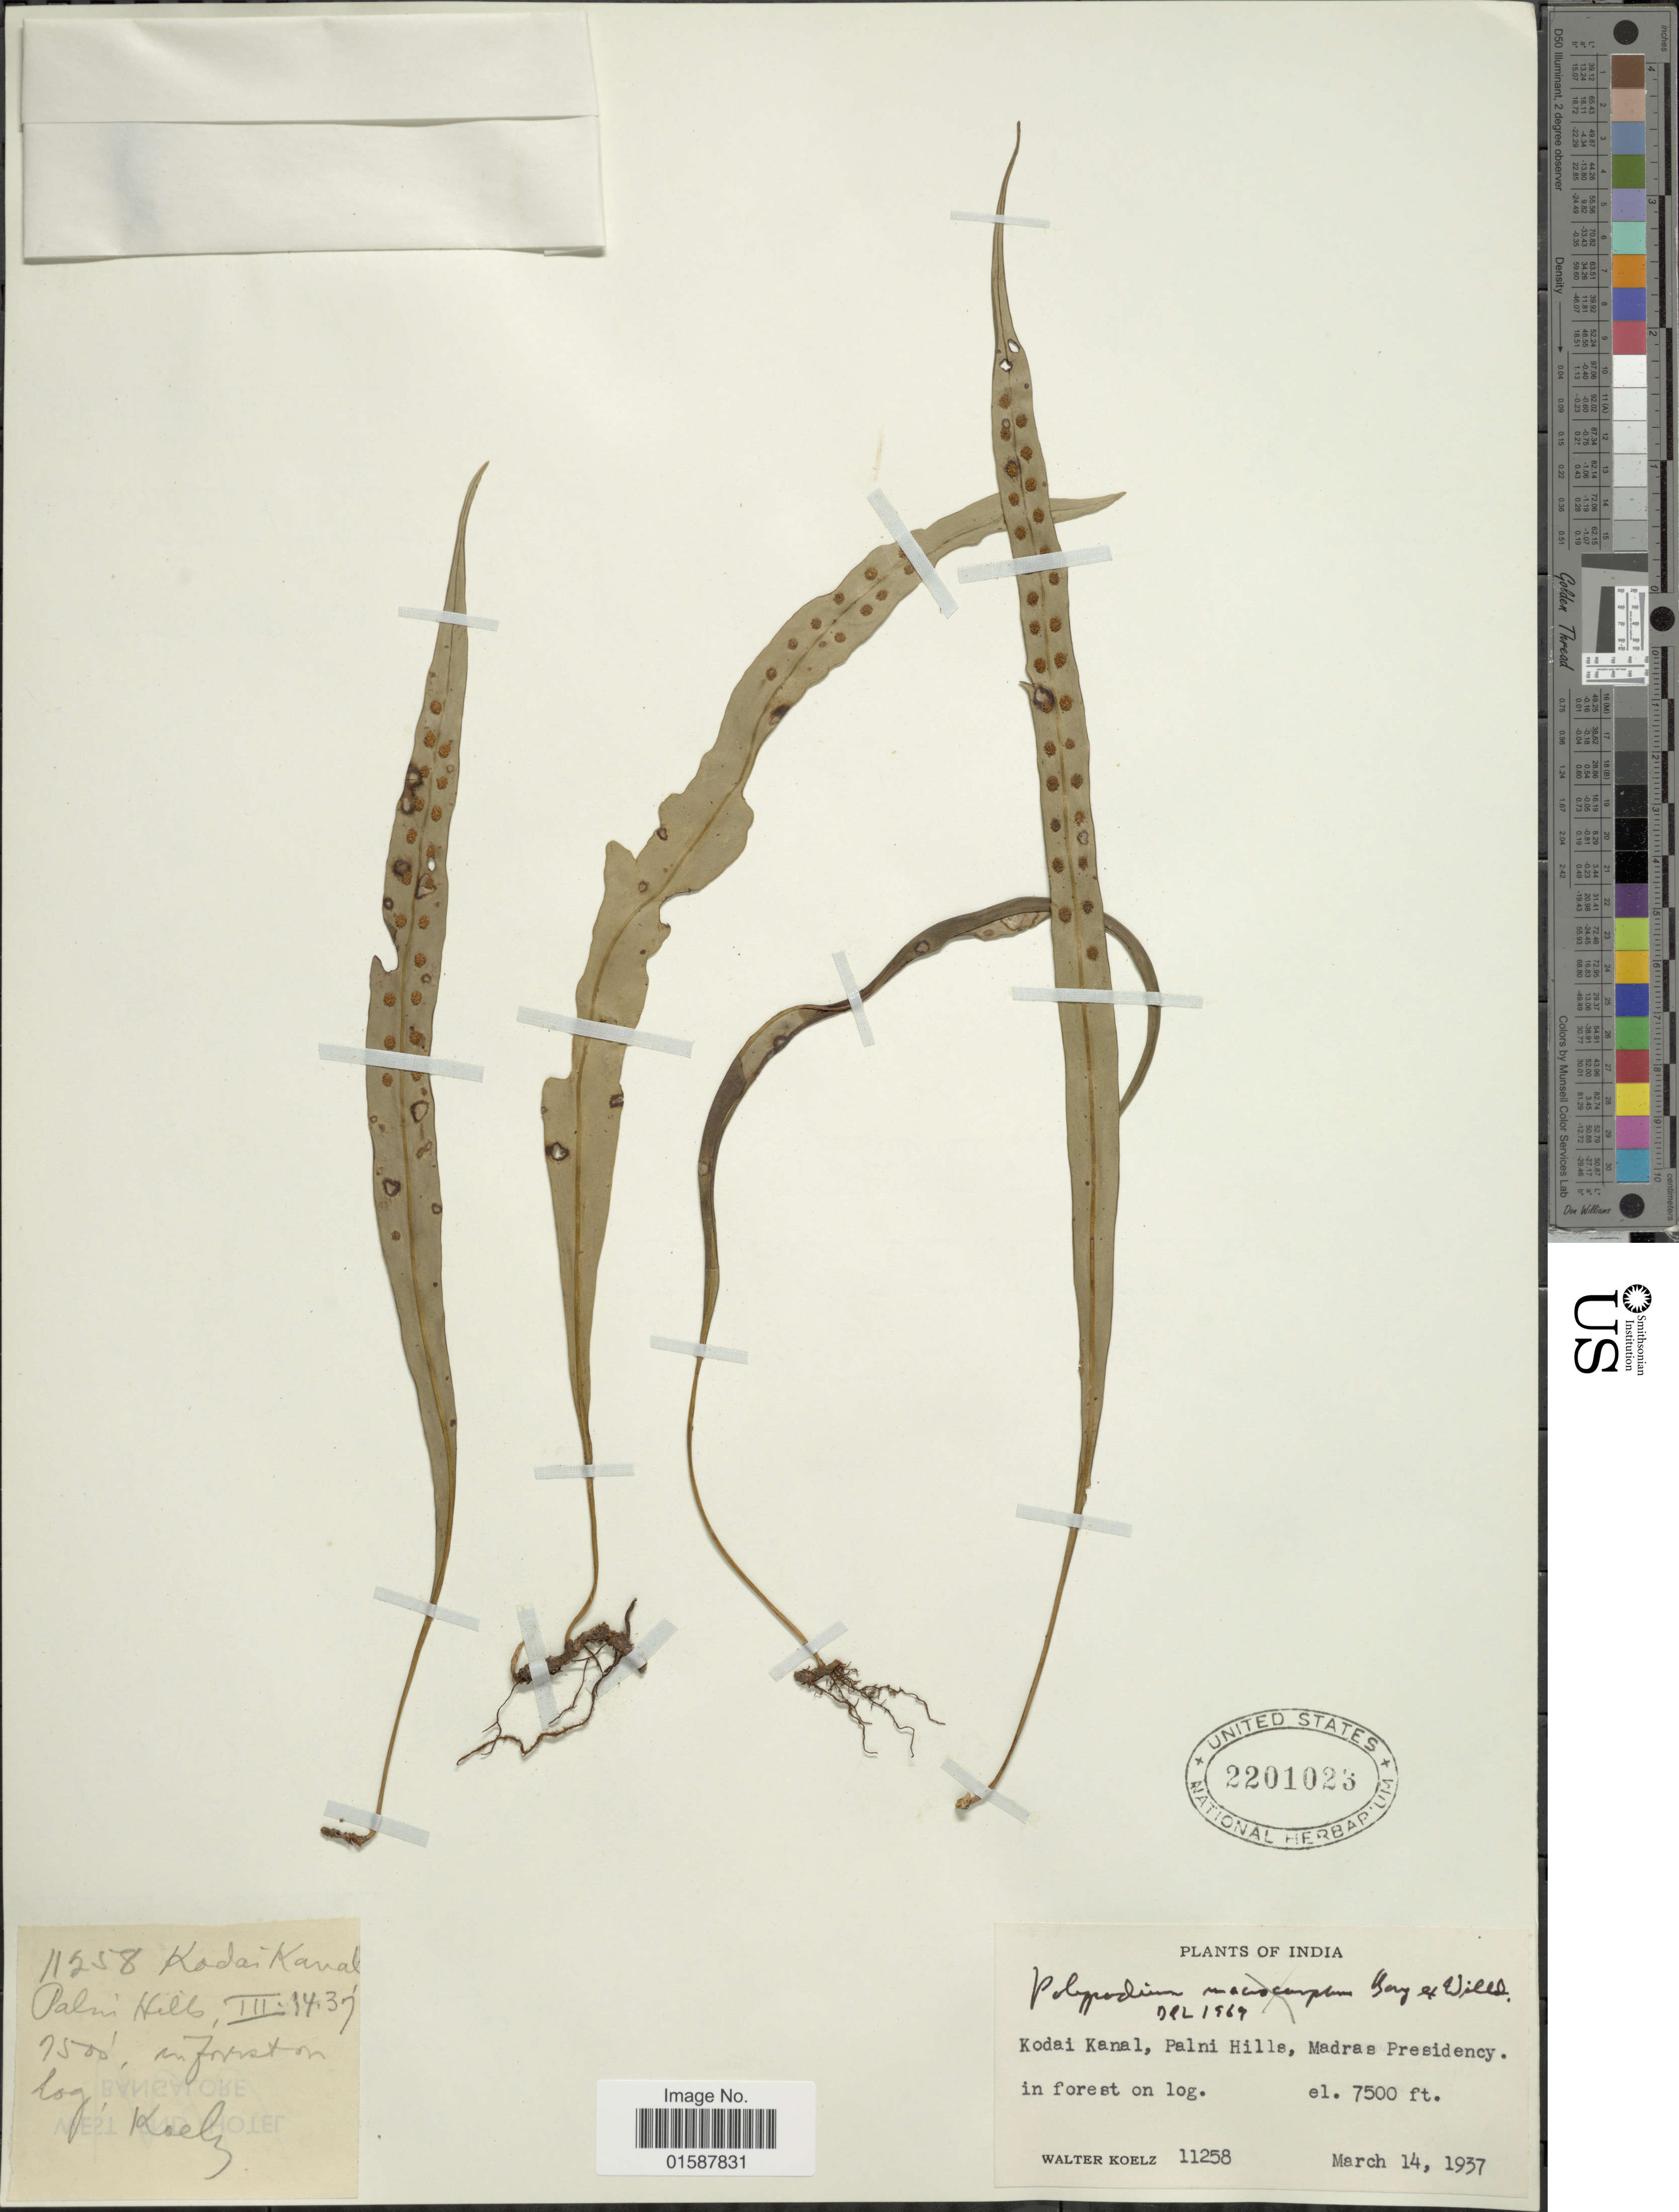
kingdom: Plantae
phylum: Tracheophyta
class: Polypodiopsida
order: Polypodiales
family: Polypodiaceae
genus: Lepisorus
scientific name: Lepisorus nuduisculum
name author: (Kunze)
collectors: W. N. Koelz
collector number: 11258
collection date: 1937-03-14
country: India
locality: Kodai Kanal, Palni Hills, Madras Presidency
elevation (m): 2286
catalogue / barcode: US 2201023